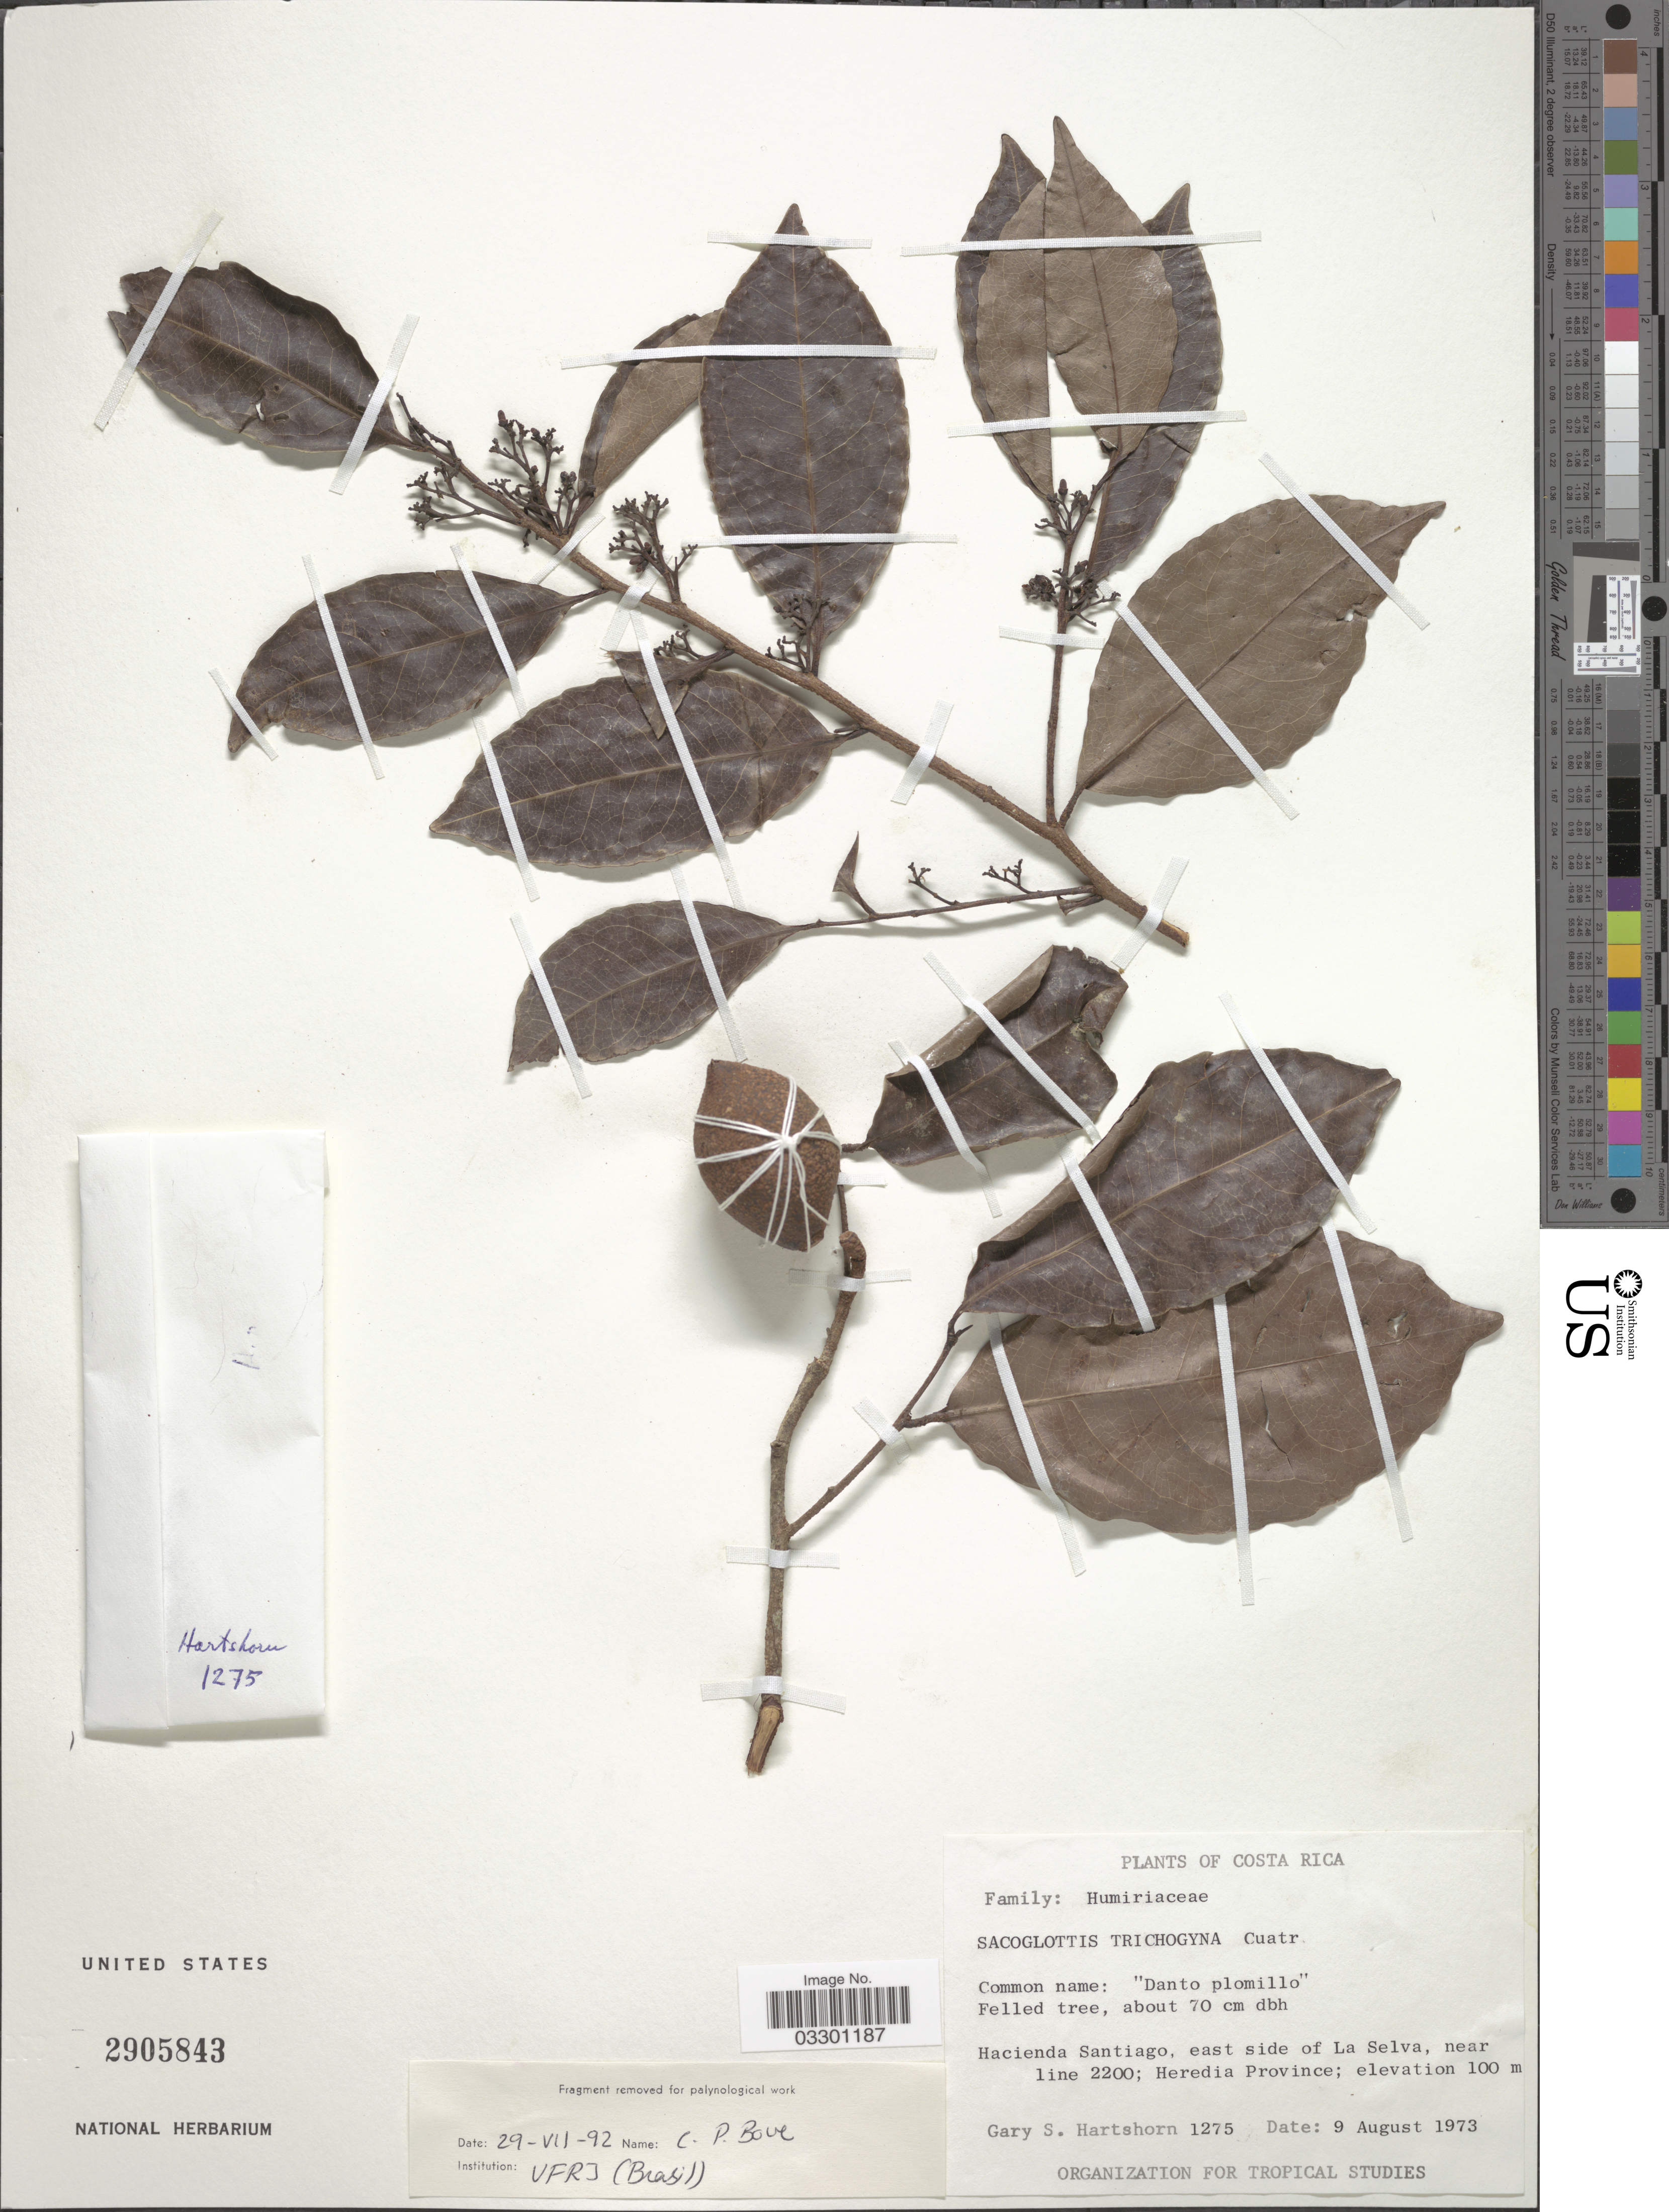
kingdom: Plantae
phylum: Tracheophyta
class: Magnoliopsida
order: Malpighiales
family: Humiriaceae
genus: Sacoglottis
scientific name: Sacoglottis trichogyna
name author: Cuatrec.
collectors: G. Hartshorn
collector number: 1275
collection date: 1973-08-09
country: Costa Rica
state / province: Heredia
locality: Hacienda Santiago, east side of La Selva, near line 2200.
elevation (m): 100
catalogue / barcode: US 2905843